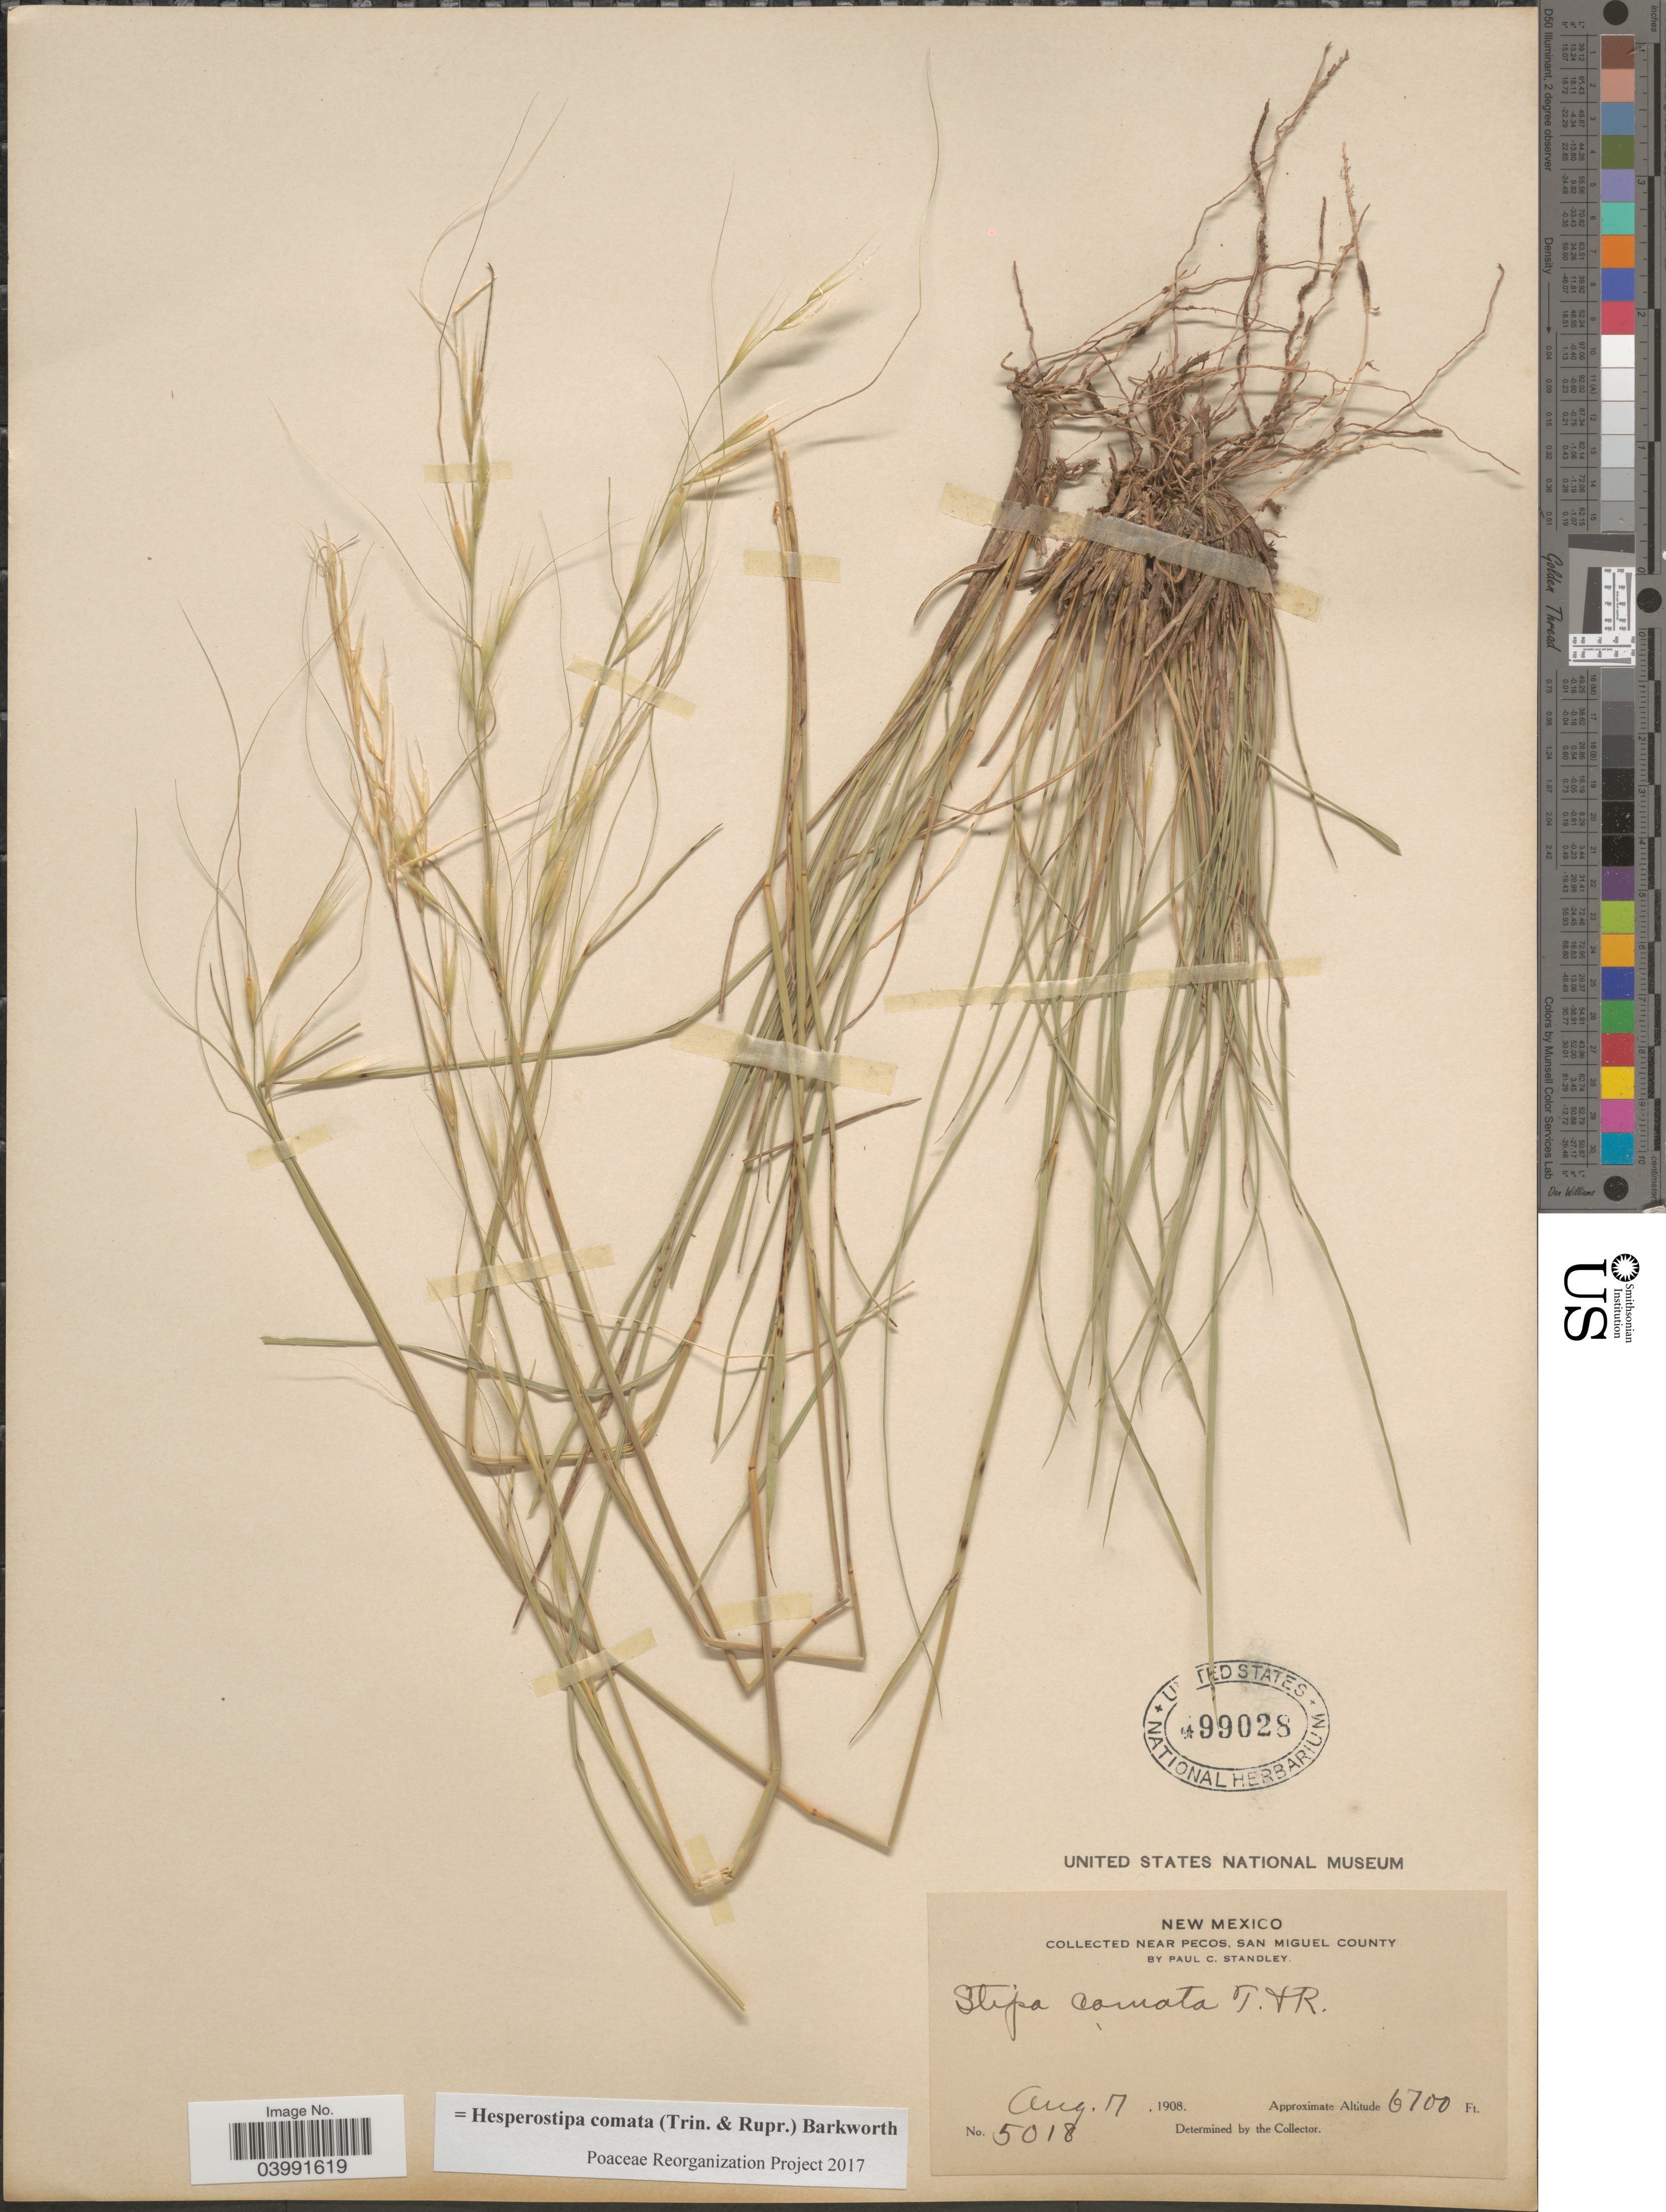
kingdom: Plantae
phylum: Tracheophyta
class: Liliopsida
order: Poales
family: Poaceae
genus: Hesperostipa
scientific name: Hesperostipa comata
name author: (Trin. & Rupr.) Barkworth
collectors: P. C. Standley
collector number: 5018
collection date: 1908-08-17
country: United States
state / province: New Mexico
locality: Near Pecos, San Miguel County.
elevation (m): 2042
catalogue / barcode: US 499028